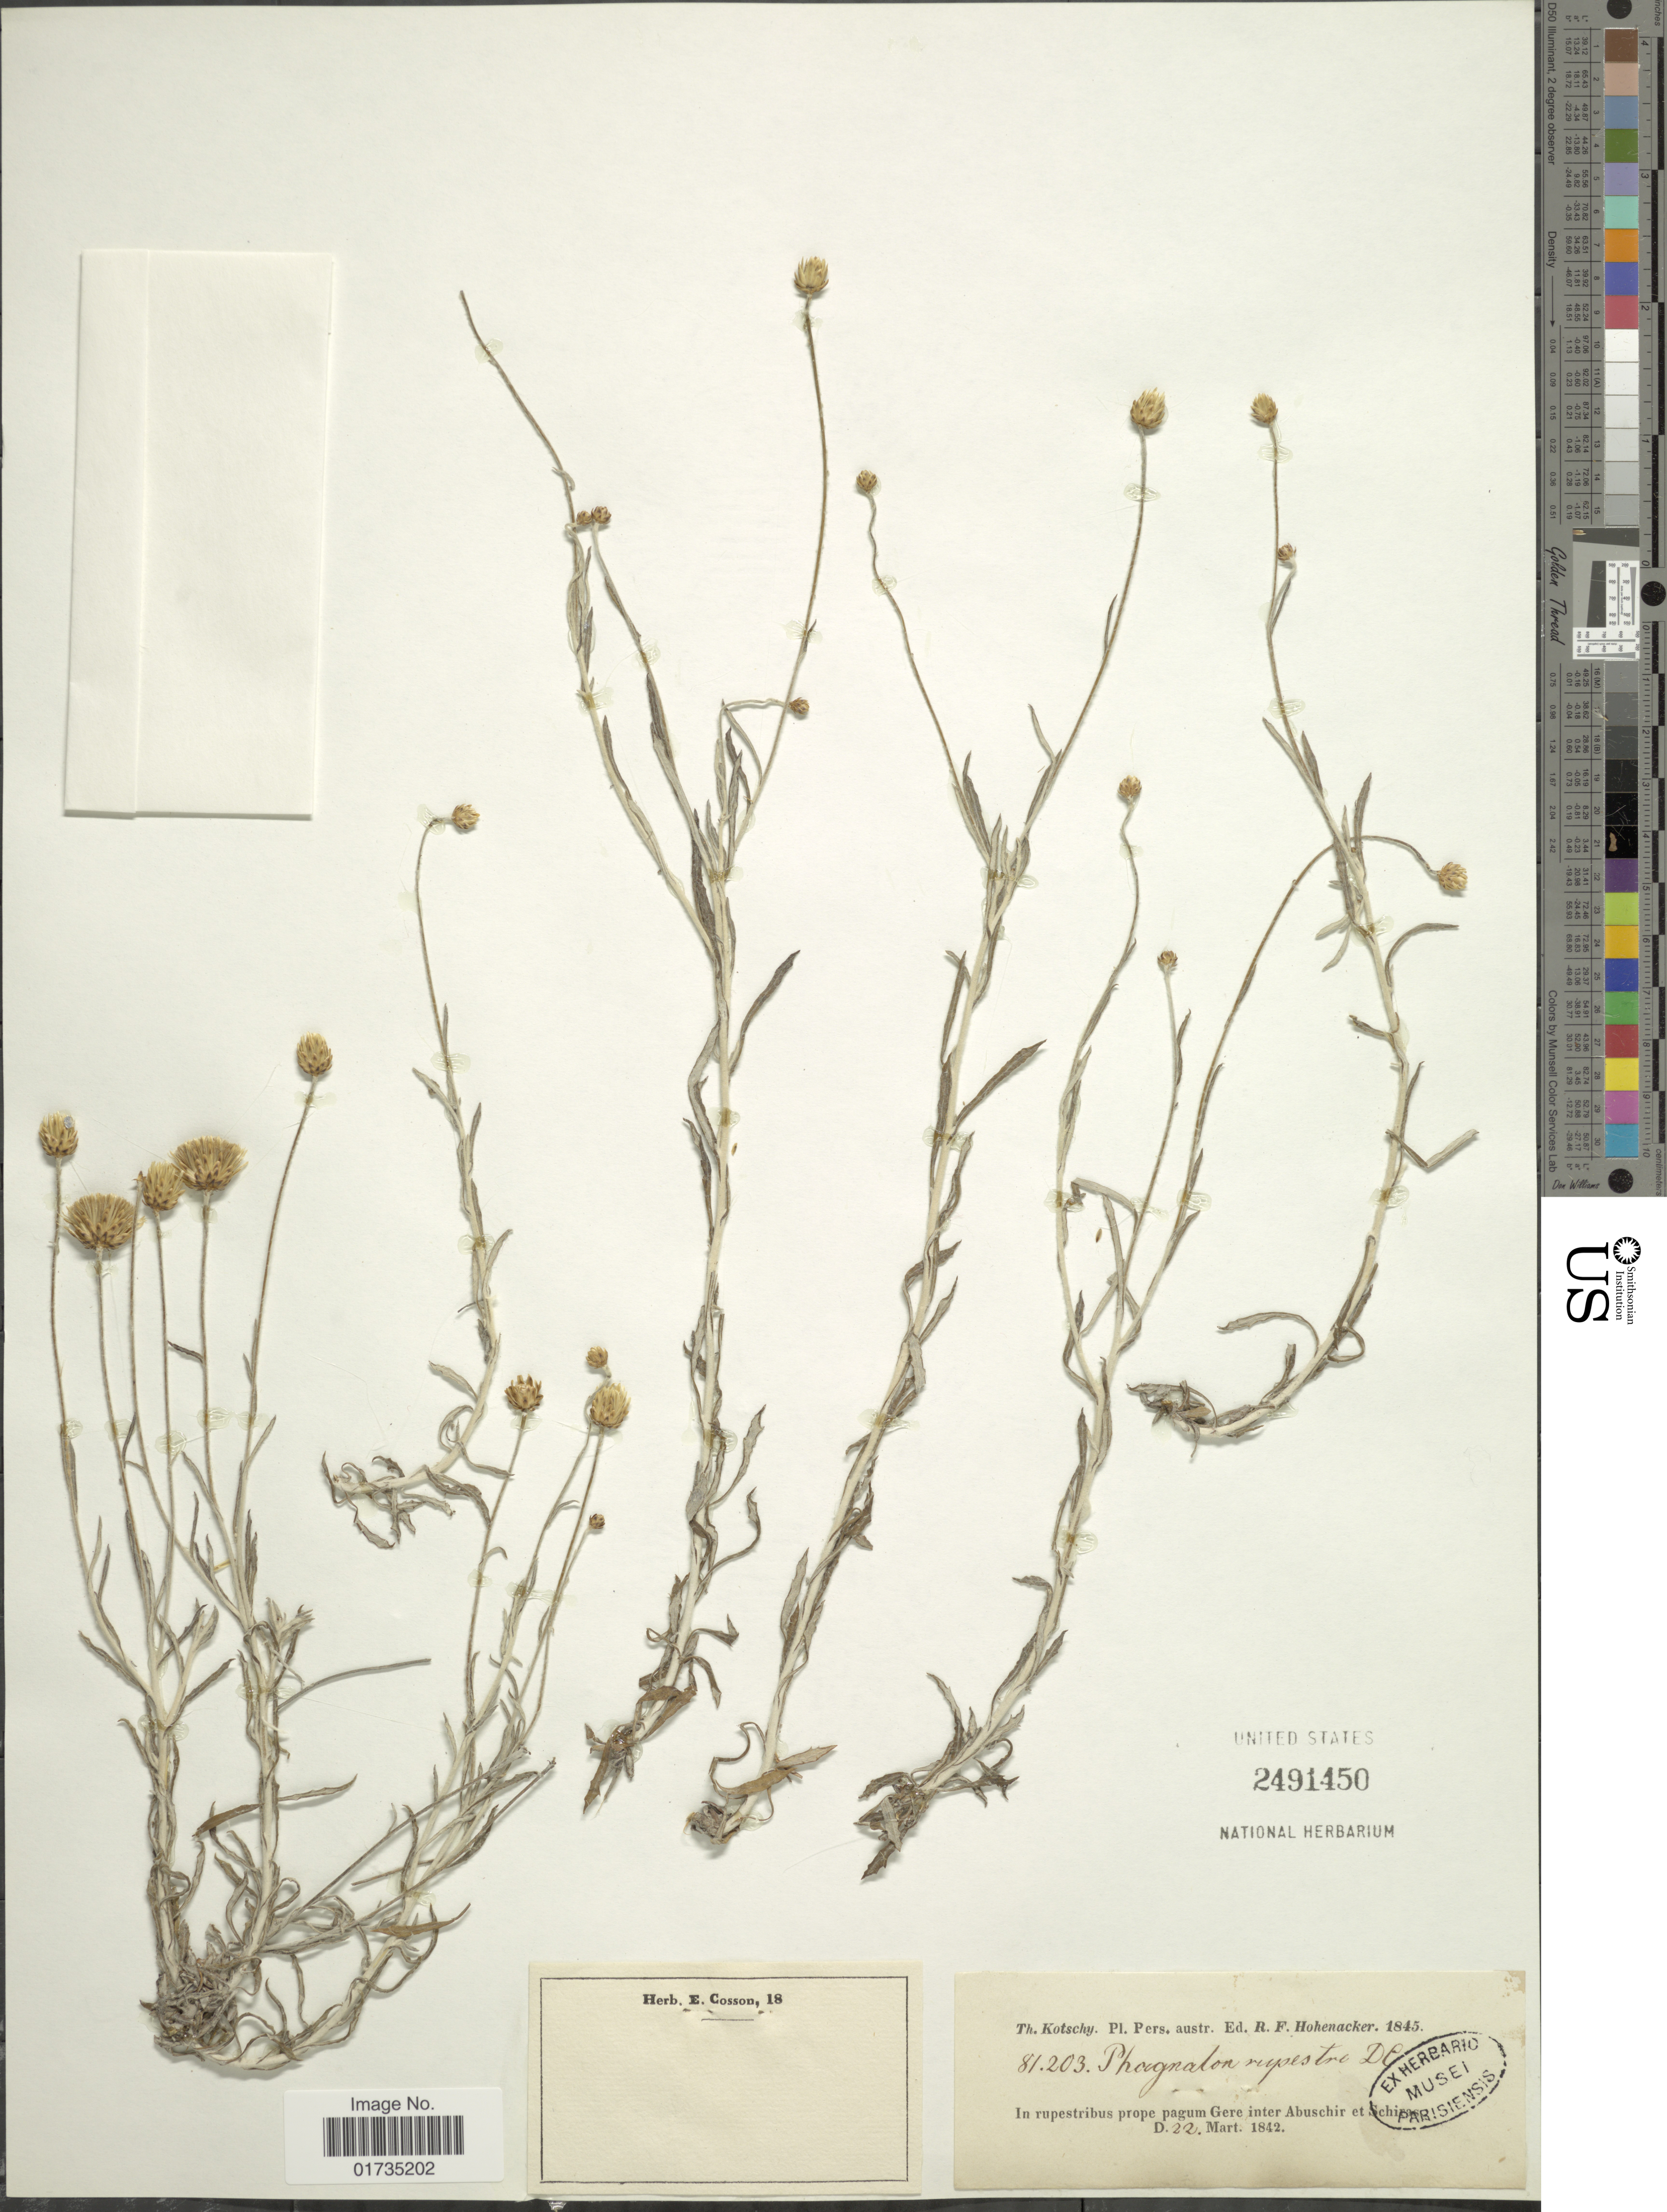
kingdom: Plantae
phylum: Tracheophyta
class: Magnoliopsida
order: Asterales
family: Asteraceae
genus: Phagnalon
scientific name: Phagnalon rupestre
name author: (L.) DC.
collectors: K. G. Kotschy & E. Hohenacker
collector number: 81203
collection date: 1942-03-22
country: Iran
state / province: Fars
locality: In rupestribus prope pagum Gere inter Abuschir et Schipas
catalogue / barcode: US 2491450